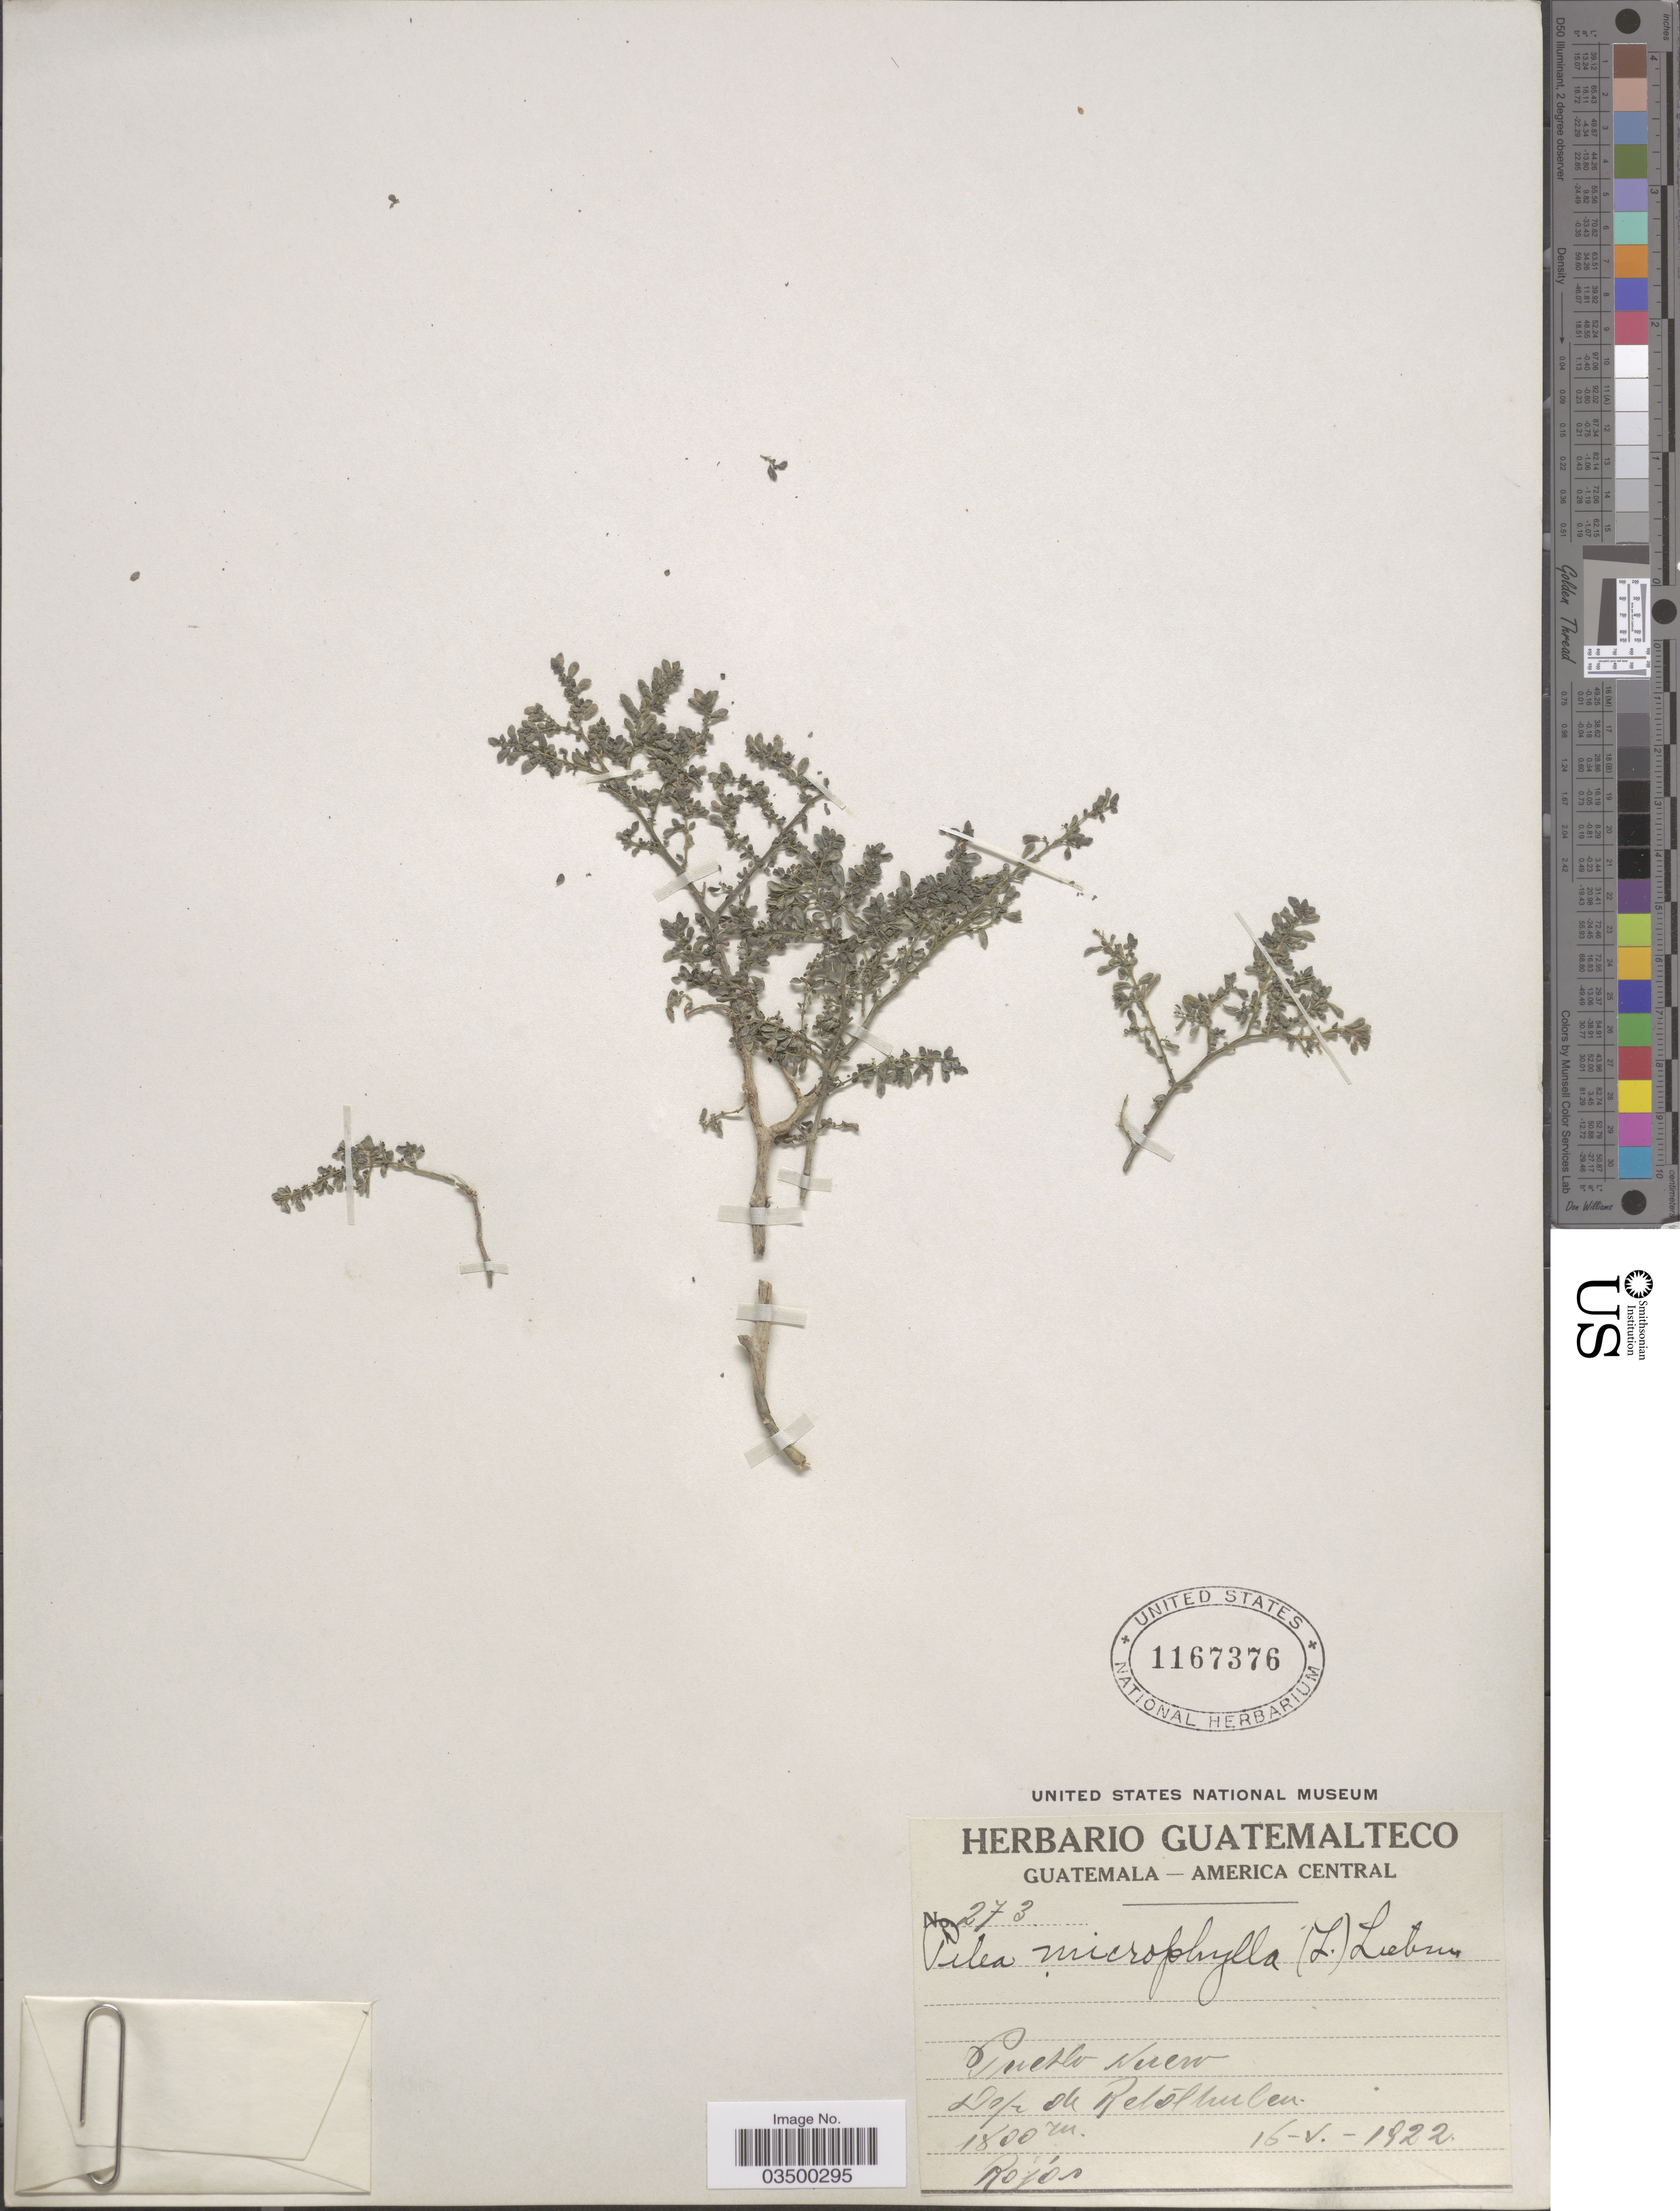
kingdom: Plantae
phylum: Tracheophyta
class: Magnoliopsida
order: Rosales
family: Urticaceae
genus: Pilea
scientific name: Pilea microphylla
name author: (L.) Liebm.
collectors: Rójos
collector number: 273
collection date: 1922-05-16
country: Guatemala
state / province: Retalhuleu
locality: Puerto Nuevo. Dep de Retalhuleu.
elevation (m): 1800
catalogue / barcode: US 1167376